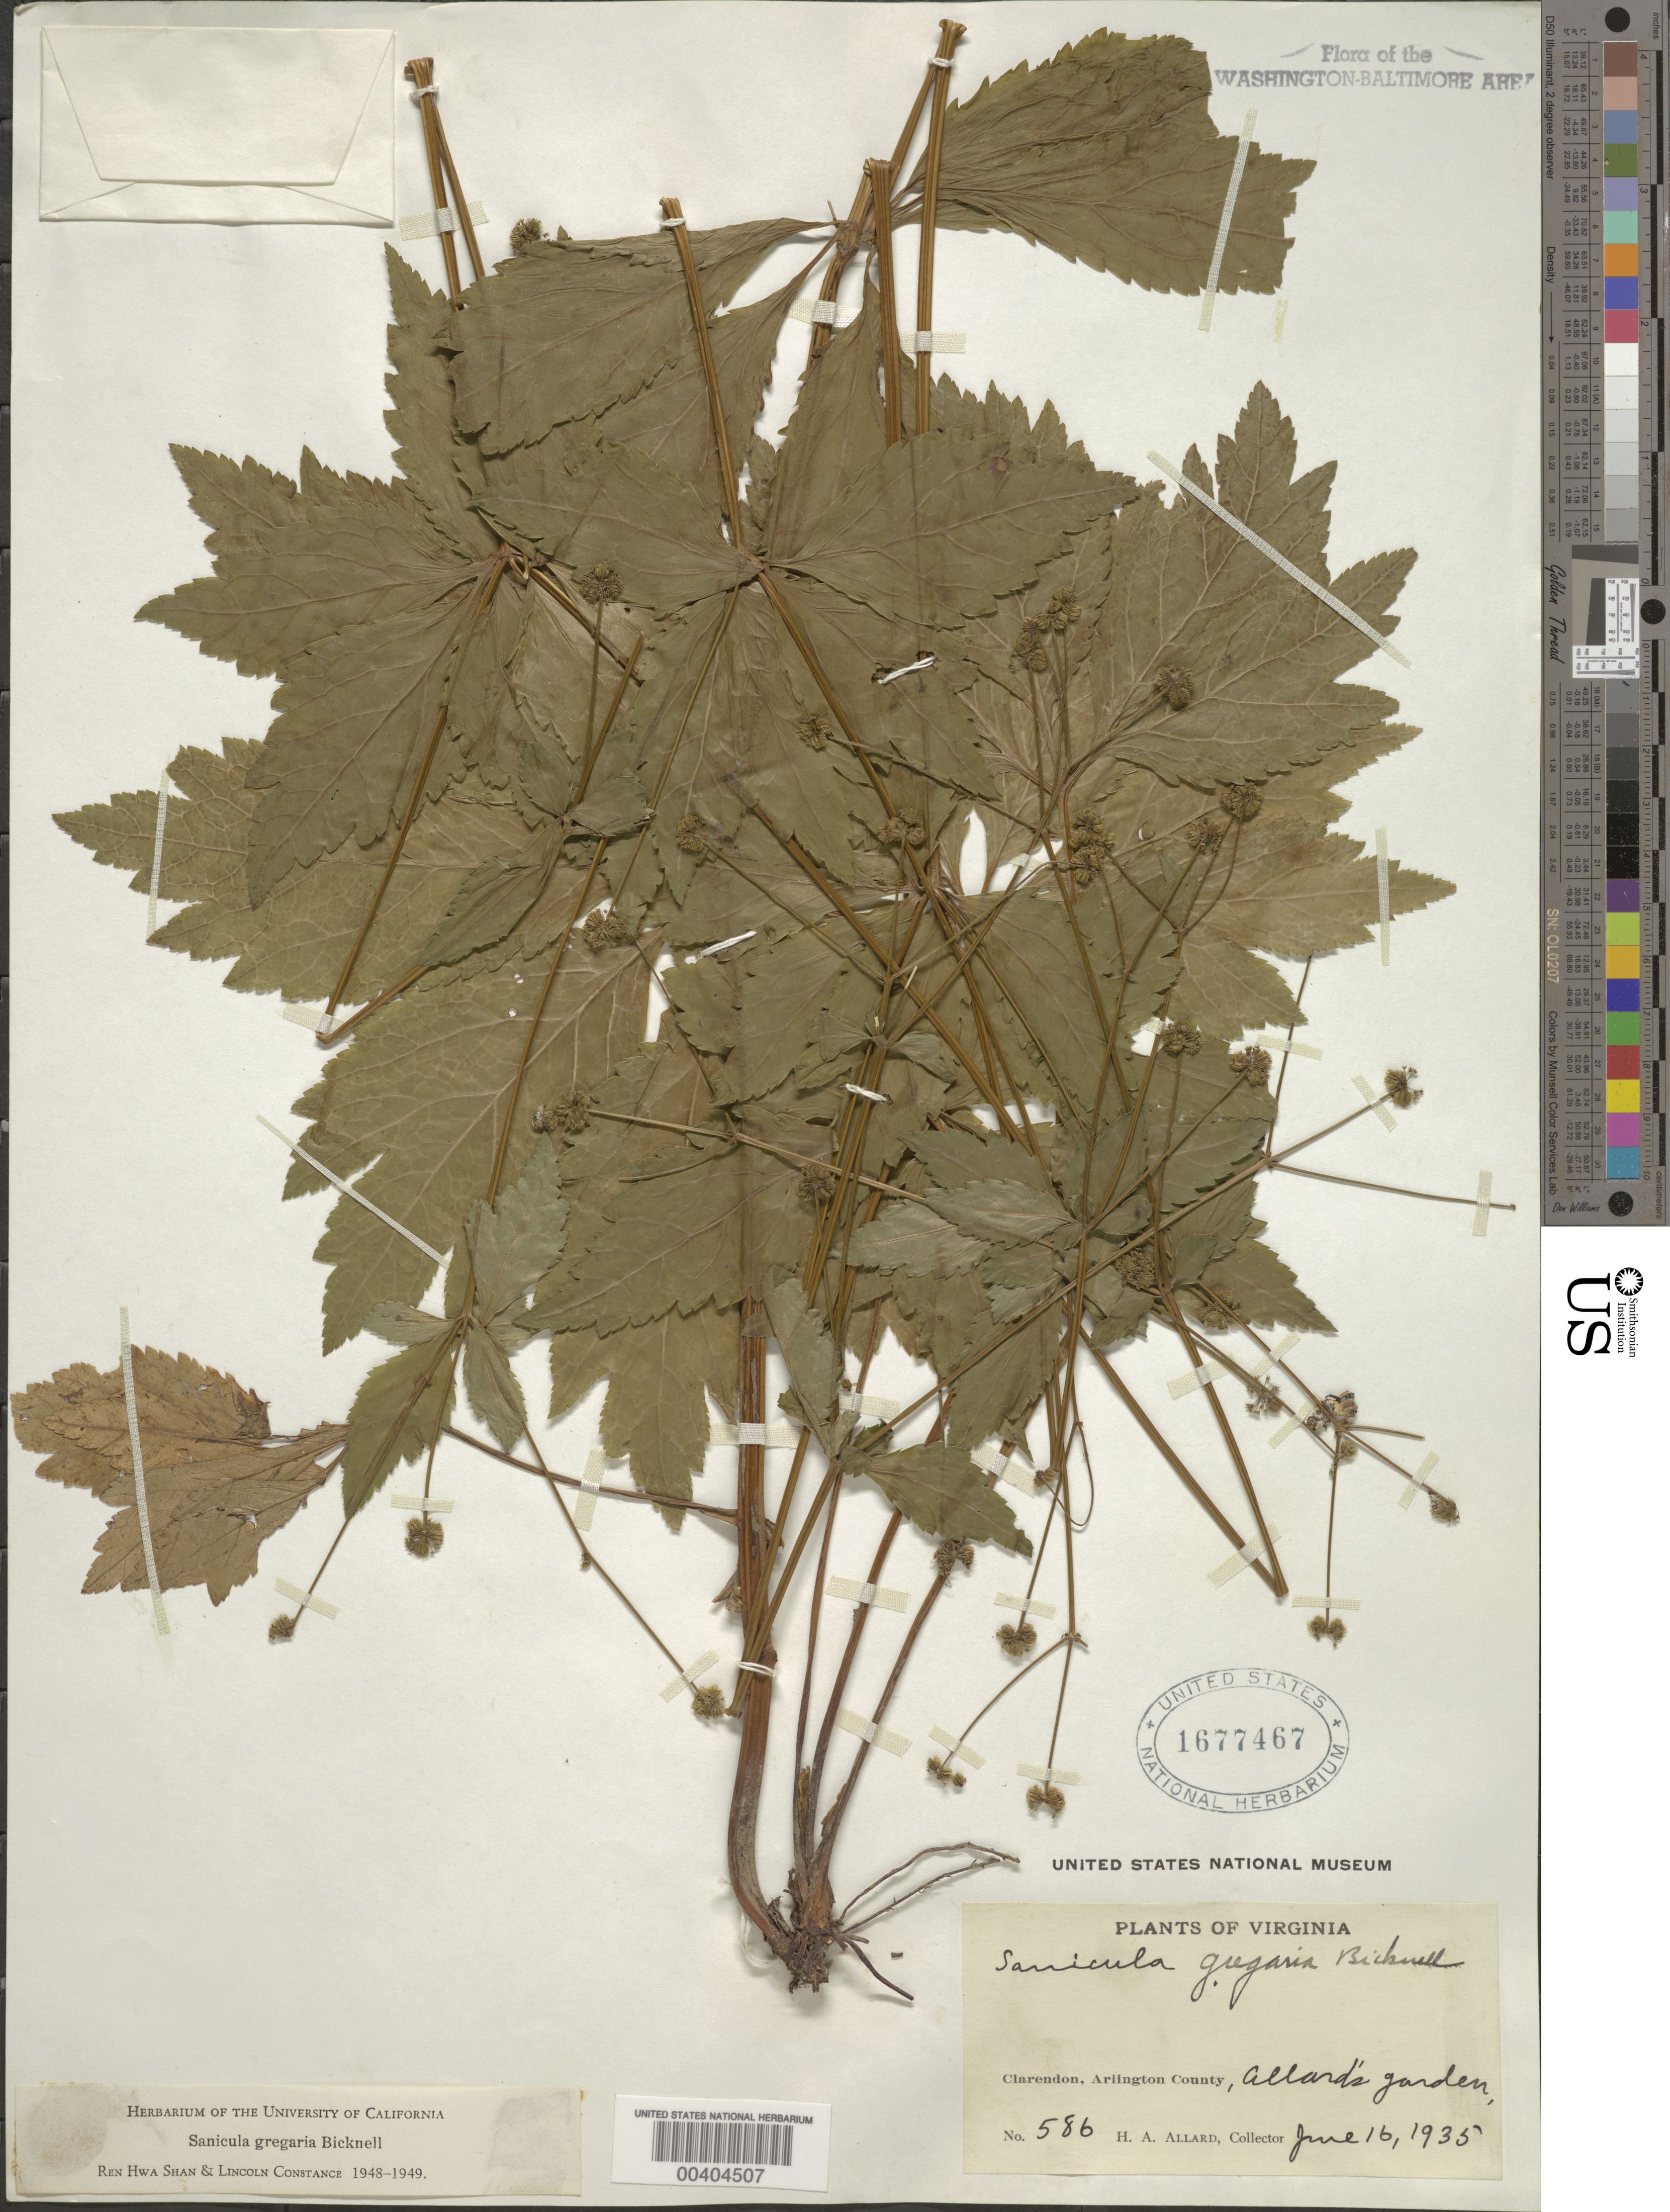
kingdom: Plantae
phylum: Tracheophyta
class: Magnoliopsida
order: Apiales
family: Apiaceae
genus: Sanicula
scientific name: Sanicula odorata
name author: (Raf.) Pryer & Phillippe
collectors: H. A. Allard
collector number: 586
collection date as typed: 16 Jun 1935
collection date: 1935-06-16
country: United States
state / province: Virginia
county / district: Arlington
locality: Arlington, 3000, 7th Street, Allards garden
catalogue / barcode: US 1677467